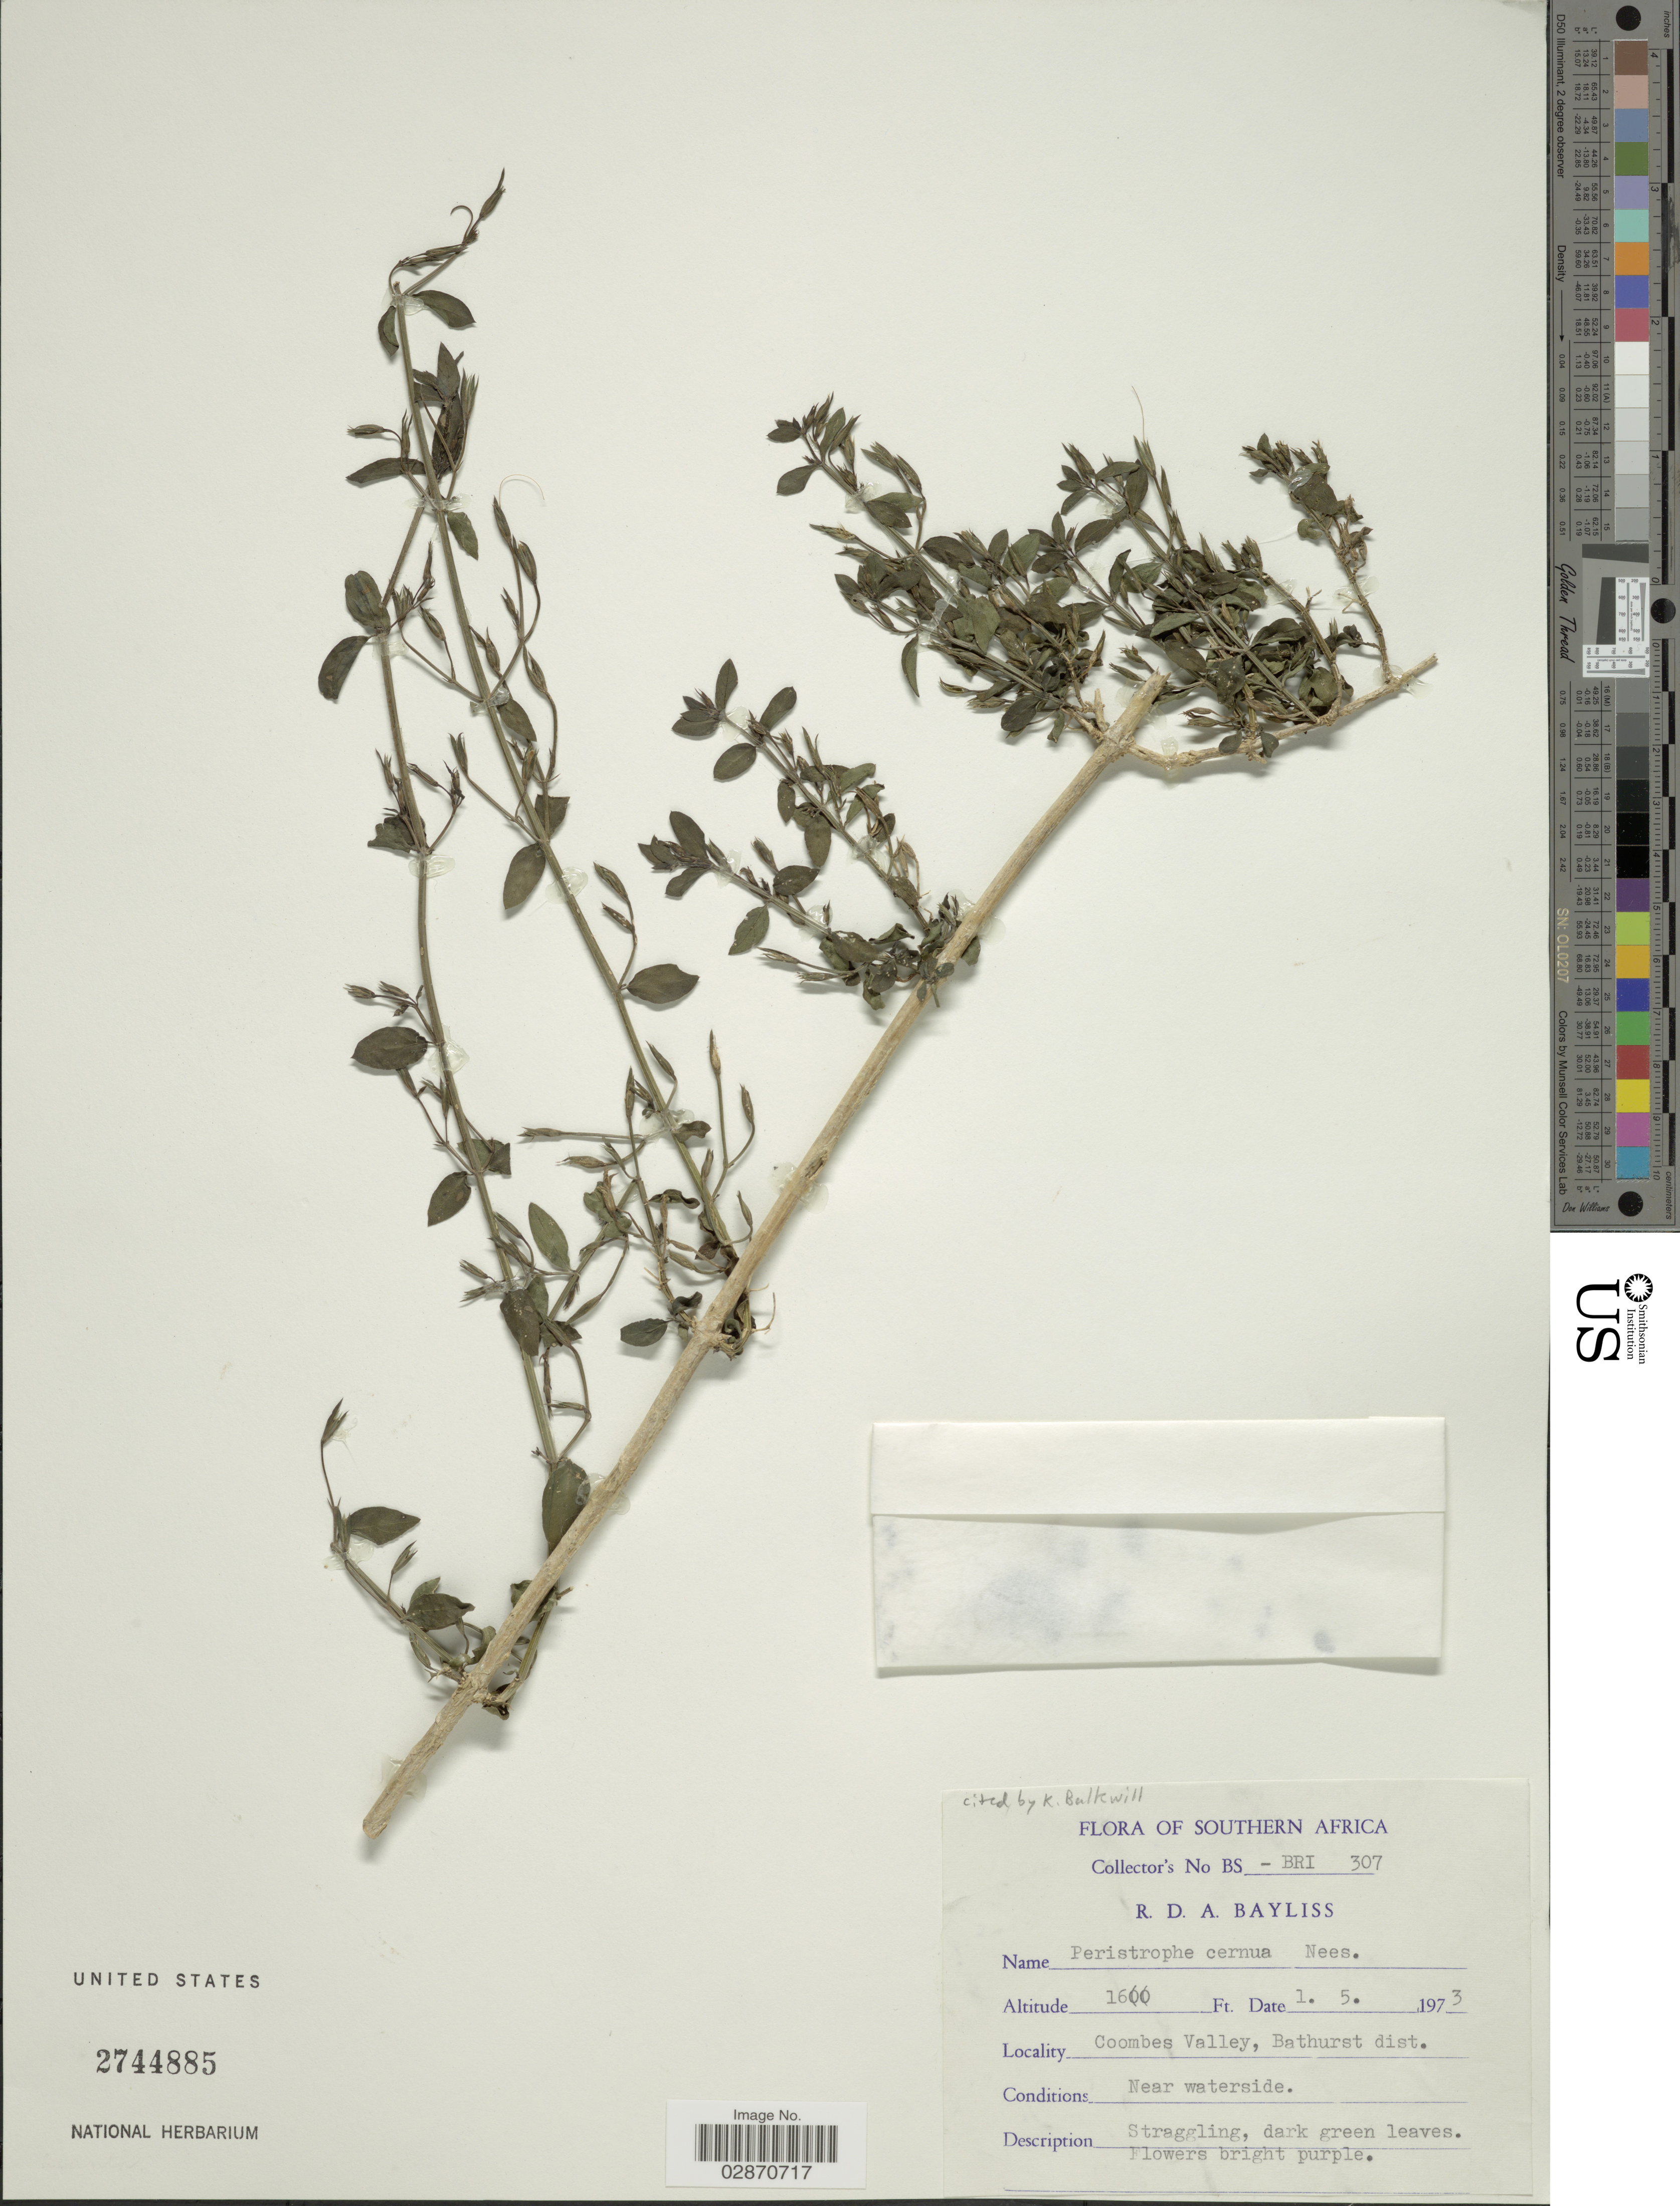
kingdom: Plantae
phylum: Tracheophyta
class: Magnoliopsida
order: Lamiales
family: Acanthaceae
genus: Peristrophe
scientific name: Peristrophe cernua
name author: Nees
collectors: R. Bayliss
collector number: BS-BRI 307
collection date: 1973-05-01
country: South Africa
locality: Southern Africa. Coombes Valley, Bathurst dist. Near waterside.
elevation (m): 488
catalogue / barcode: US 2744885